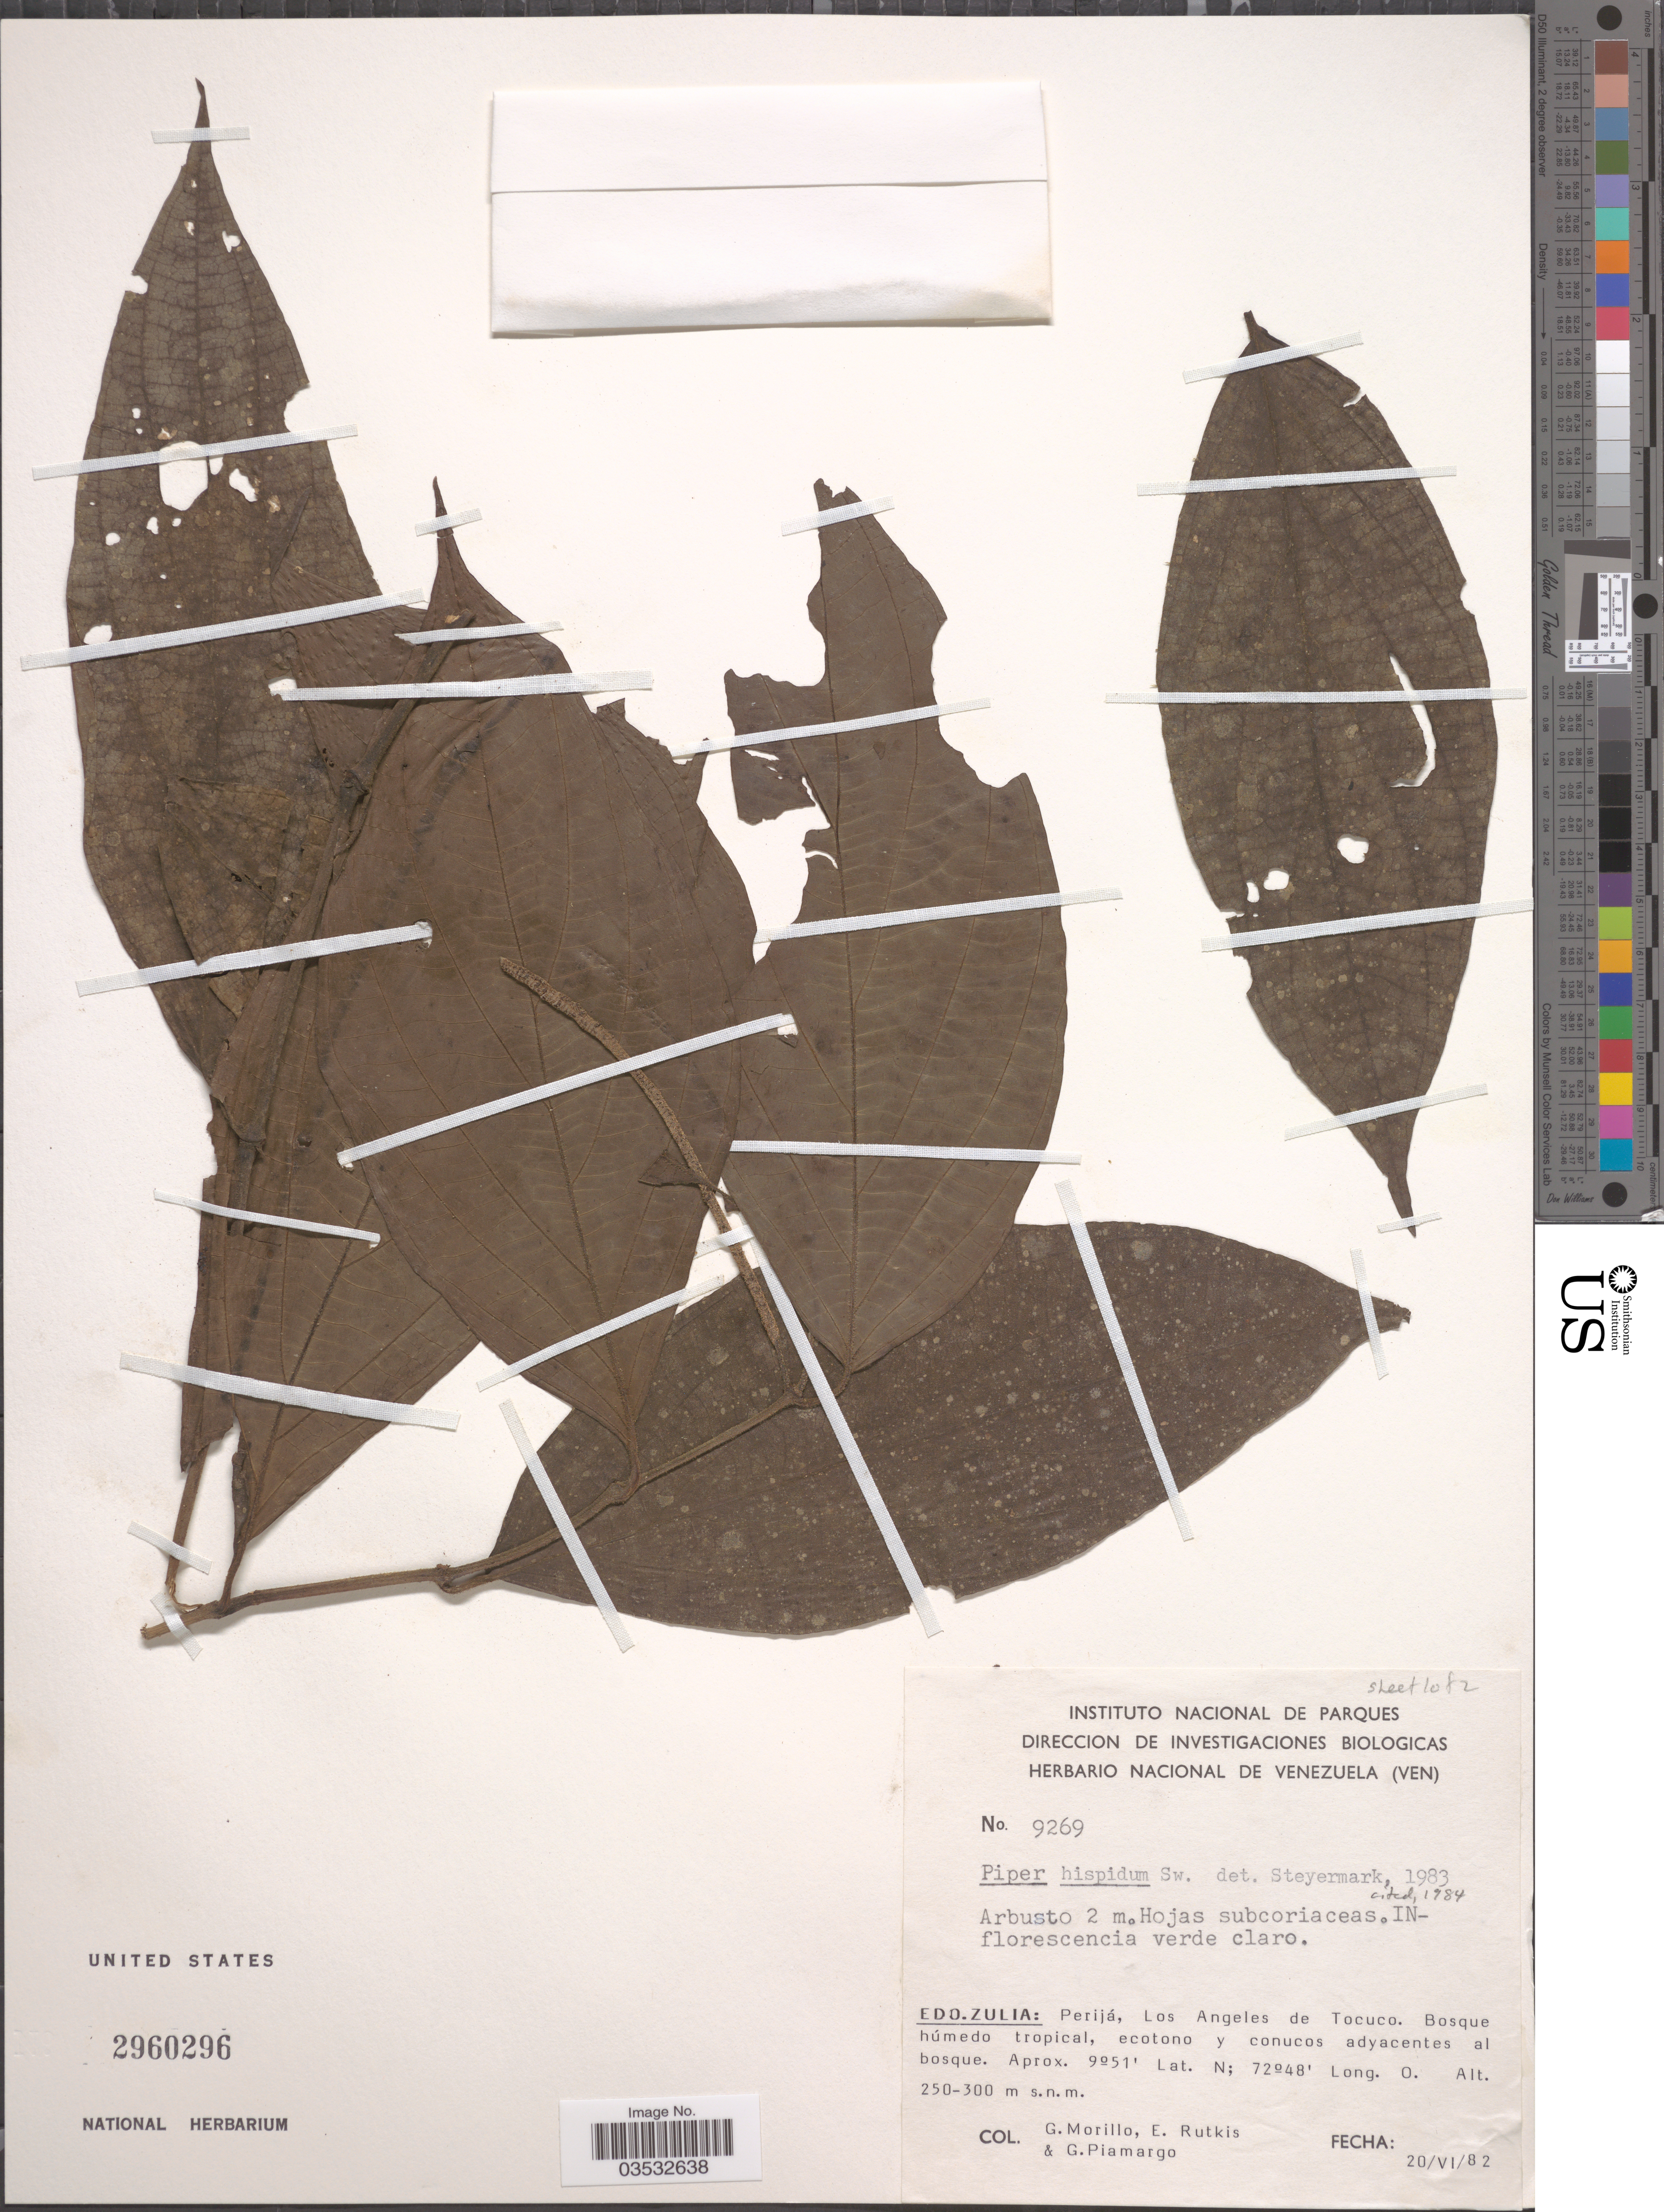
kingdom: Plantae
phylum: Tracheophyta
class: Magnoliopsida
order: Piperales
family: Piperaceae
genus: Piper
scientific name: Piper hispidum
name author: Sw.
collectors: G. Morillo, E. Rutkis & G. Piamargo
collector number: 9269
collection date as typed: Transcribed d/m/y: 20/6/82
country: Venezuela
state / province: Zulia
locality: Perijá, Los Angeles de Tocuco. Bosque húmedo tropical, ecotono y conucos adyacentes al bosque.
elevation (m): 250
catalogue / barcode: US 2960296